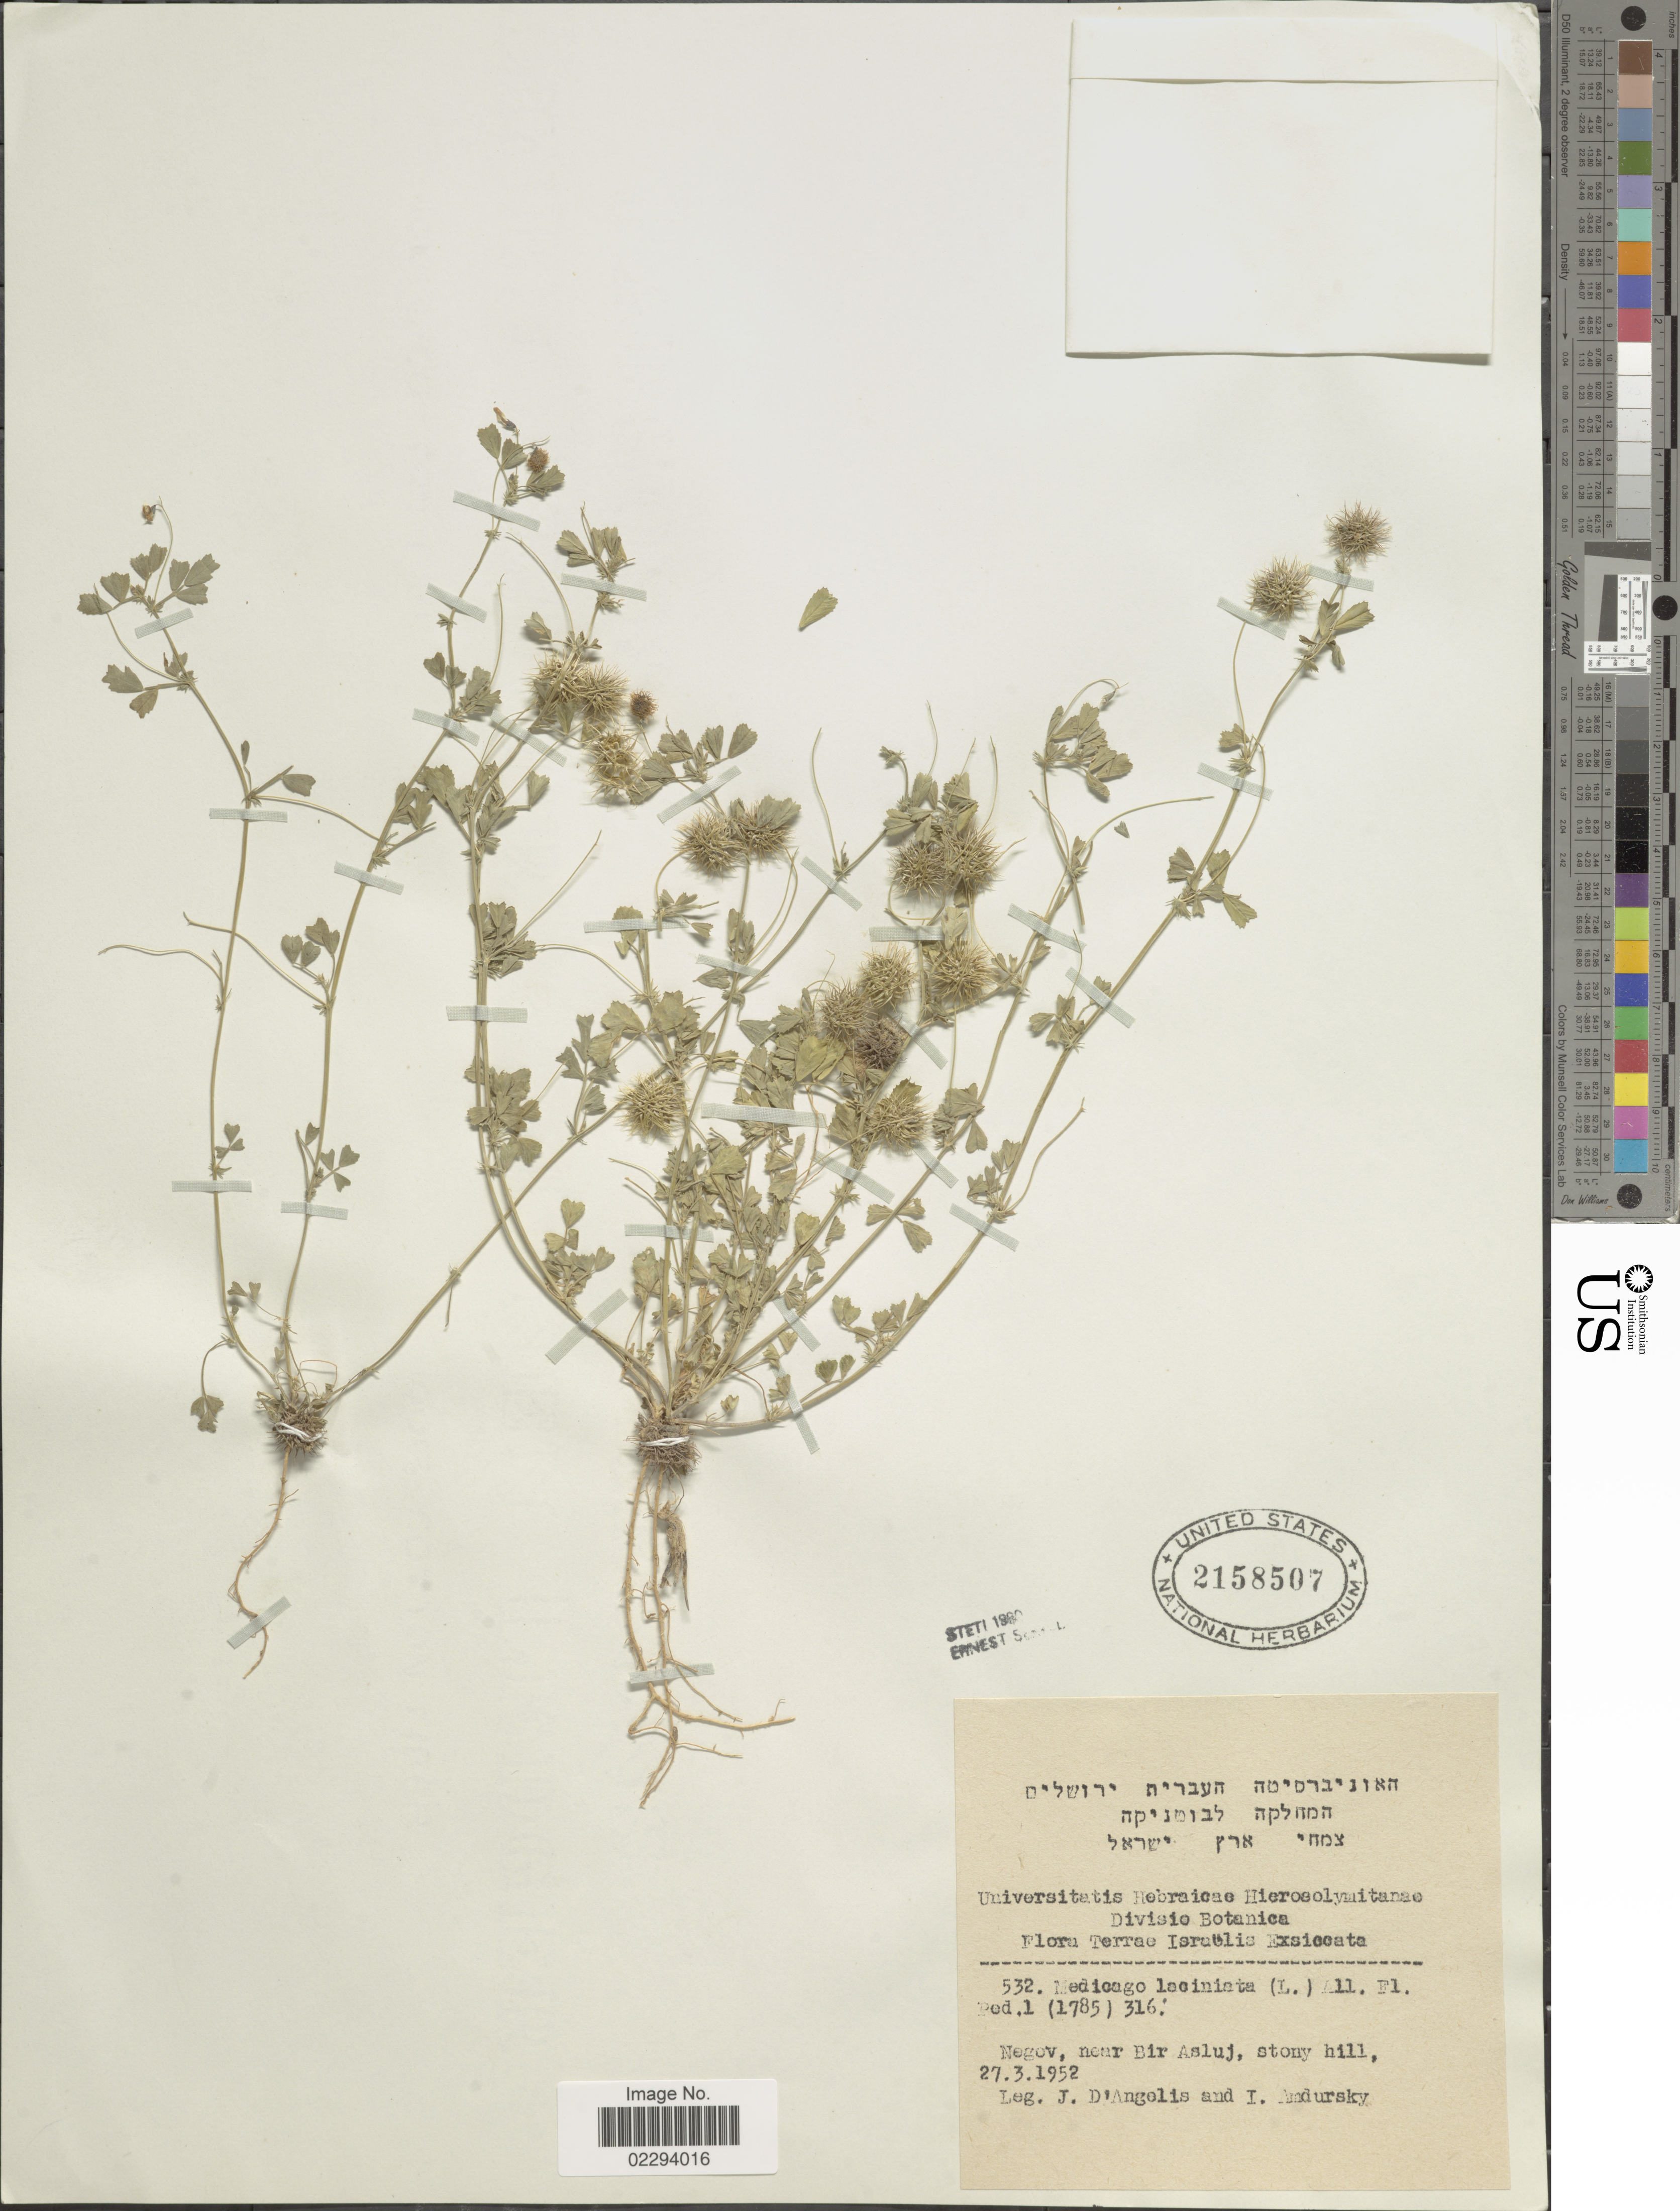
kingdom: Plantae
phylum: Tracheophyta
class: Magnoliopsida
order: Fabales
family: Fabaceae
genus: Medicago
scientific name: Medicago laciniata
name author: (L.) Mill.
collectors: J. D'angelis & I. Amdursky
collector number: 532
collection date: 1952-03-27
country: Israel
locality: Terrae Israëlis. Negov, near Bir Asluj, stony hill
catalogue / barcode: US 2158507